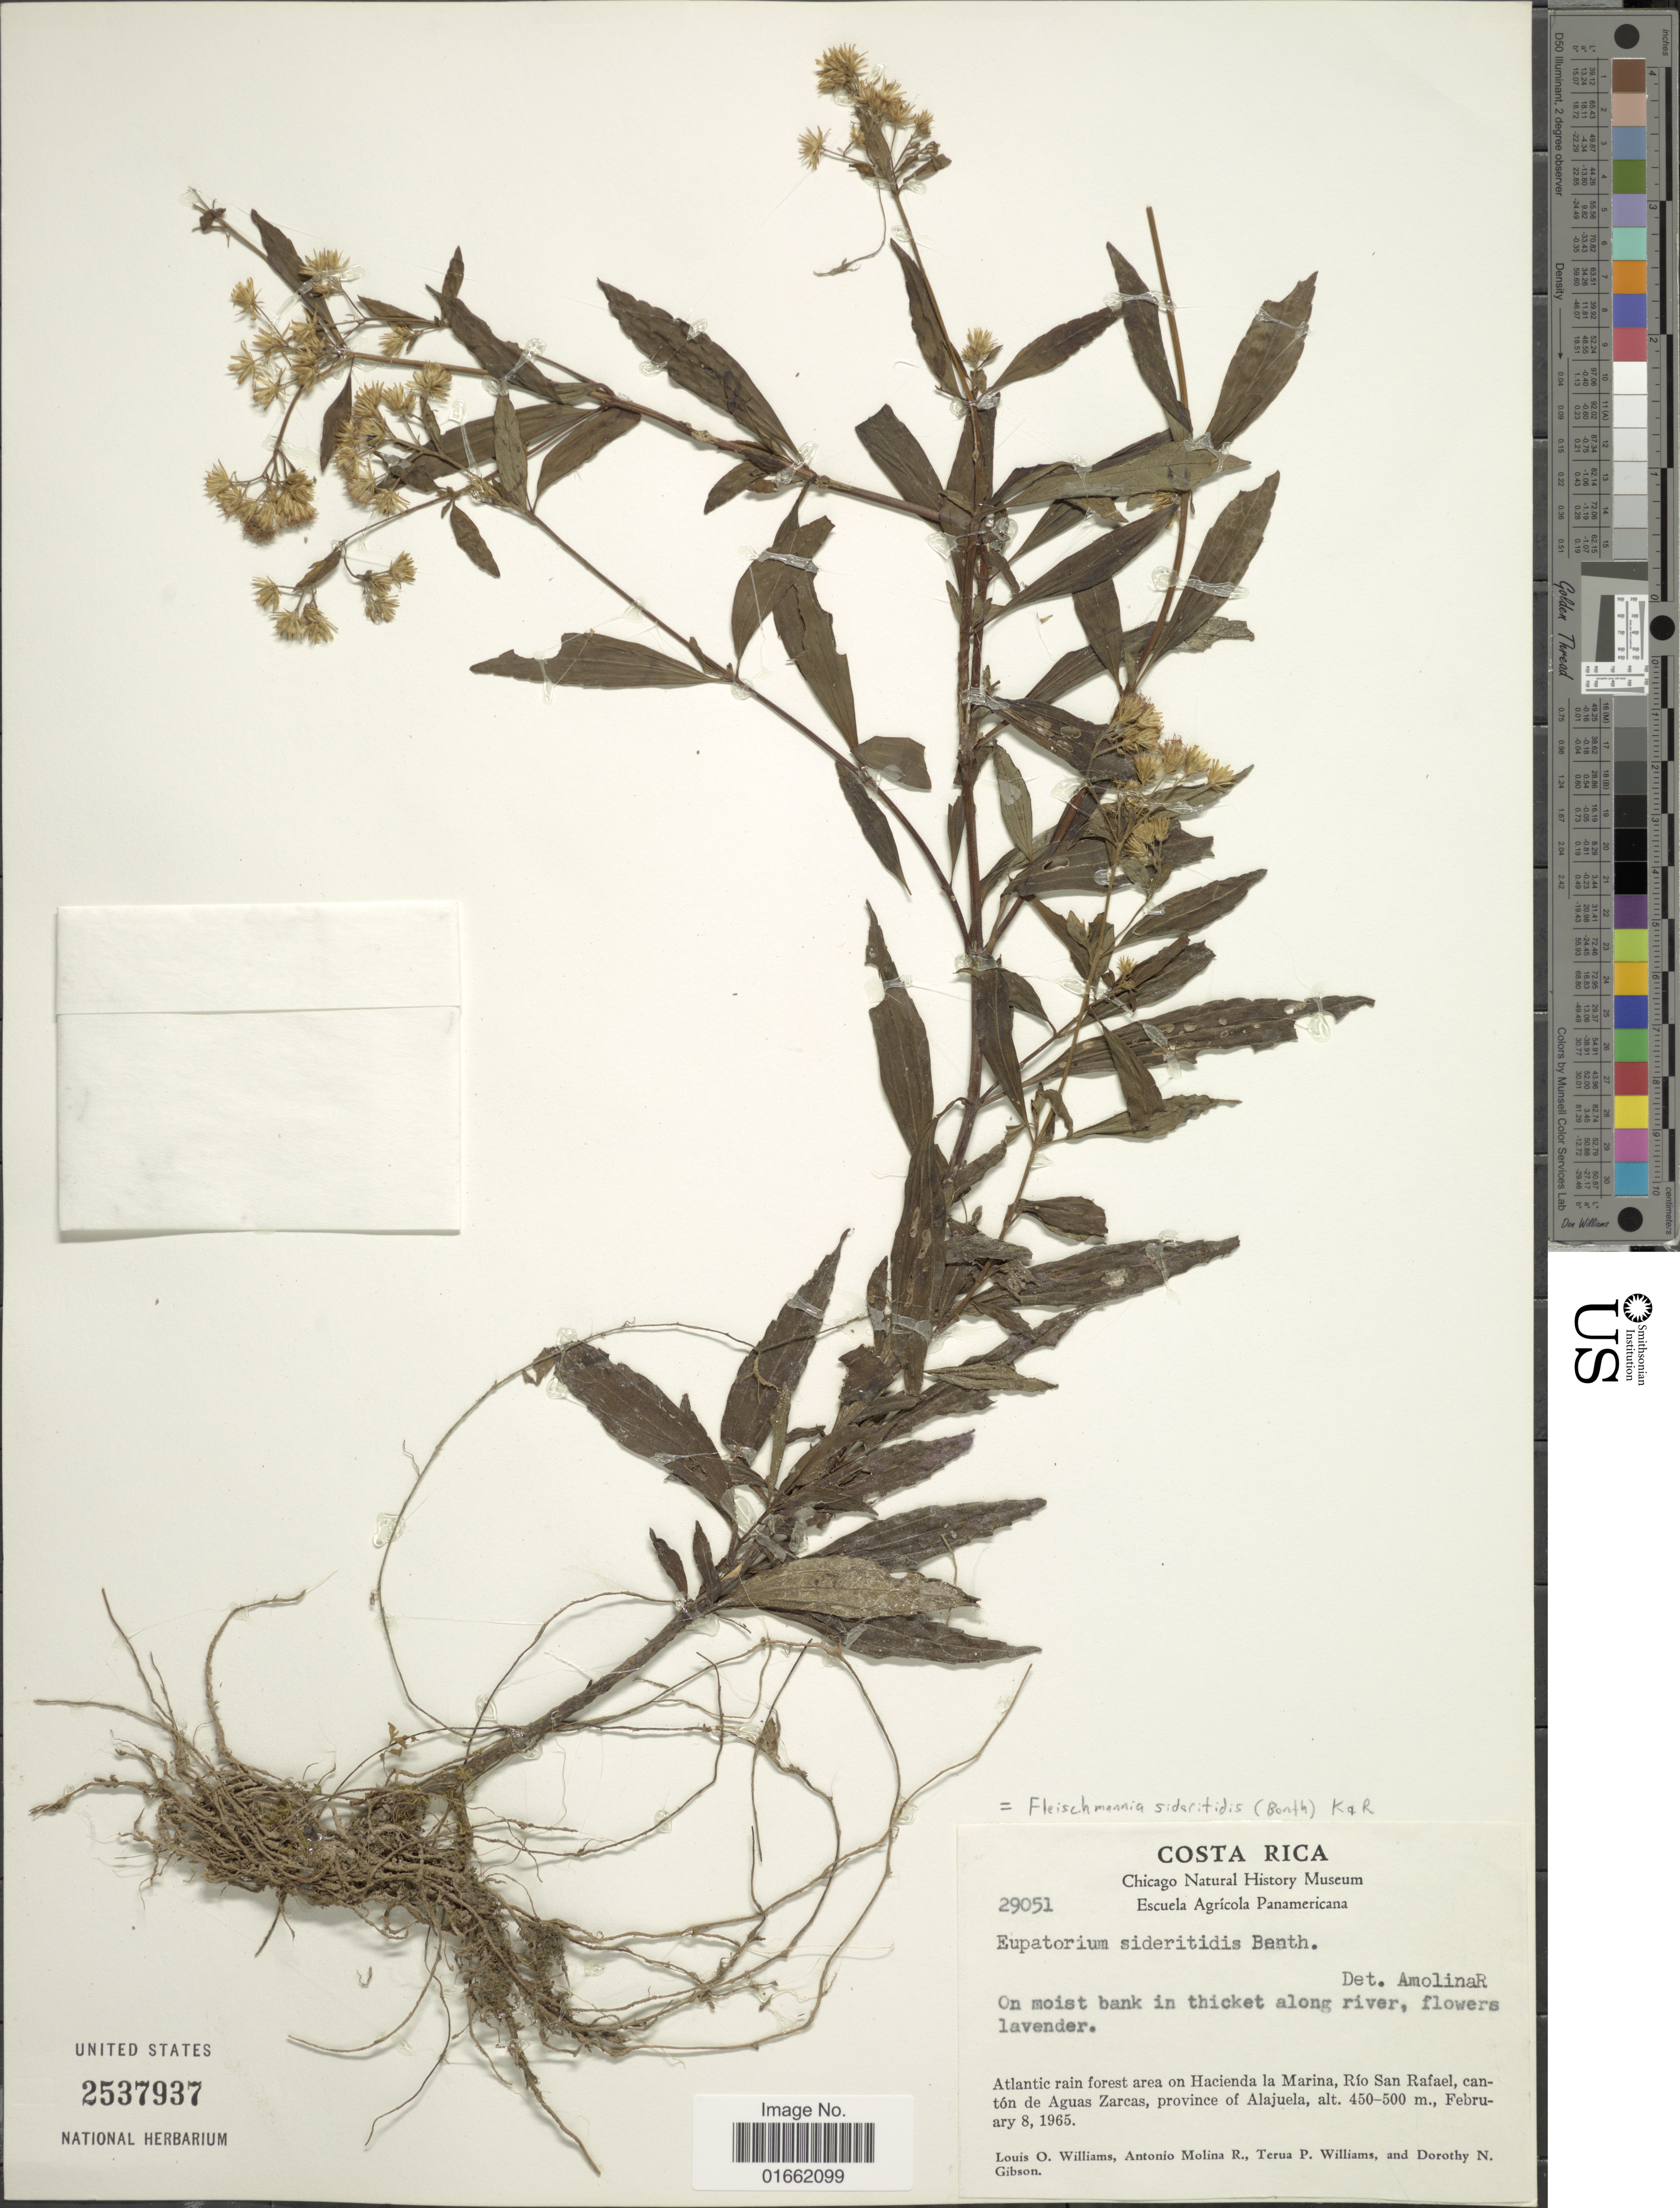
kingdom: Plantae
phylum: Tracheophyta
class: Magnoliopsida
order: Asterales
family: Asteraceae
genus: Fleischmannia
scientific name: Fleischmannia sideritides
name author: (Benth. in Oerst.) R.M. King & H. Rob.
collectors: L. O. Williams, A. Molina R., T. P. Williams & D. N. Gibson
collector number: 29051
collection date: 1965-02-08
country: Costa Rica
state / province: Alajuela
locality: Atlantic rain forest area on Hacienda la Marina, Rio San Rafael, cantón de Aguas Zarcas, province of Alajuela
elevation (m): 450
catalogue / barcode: US 2537937